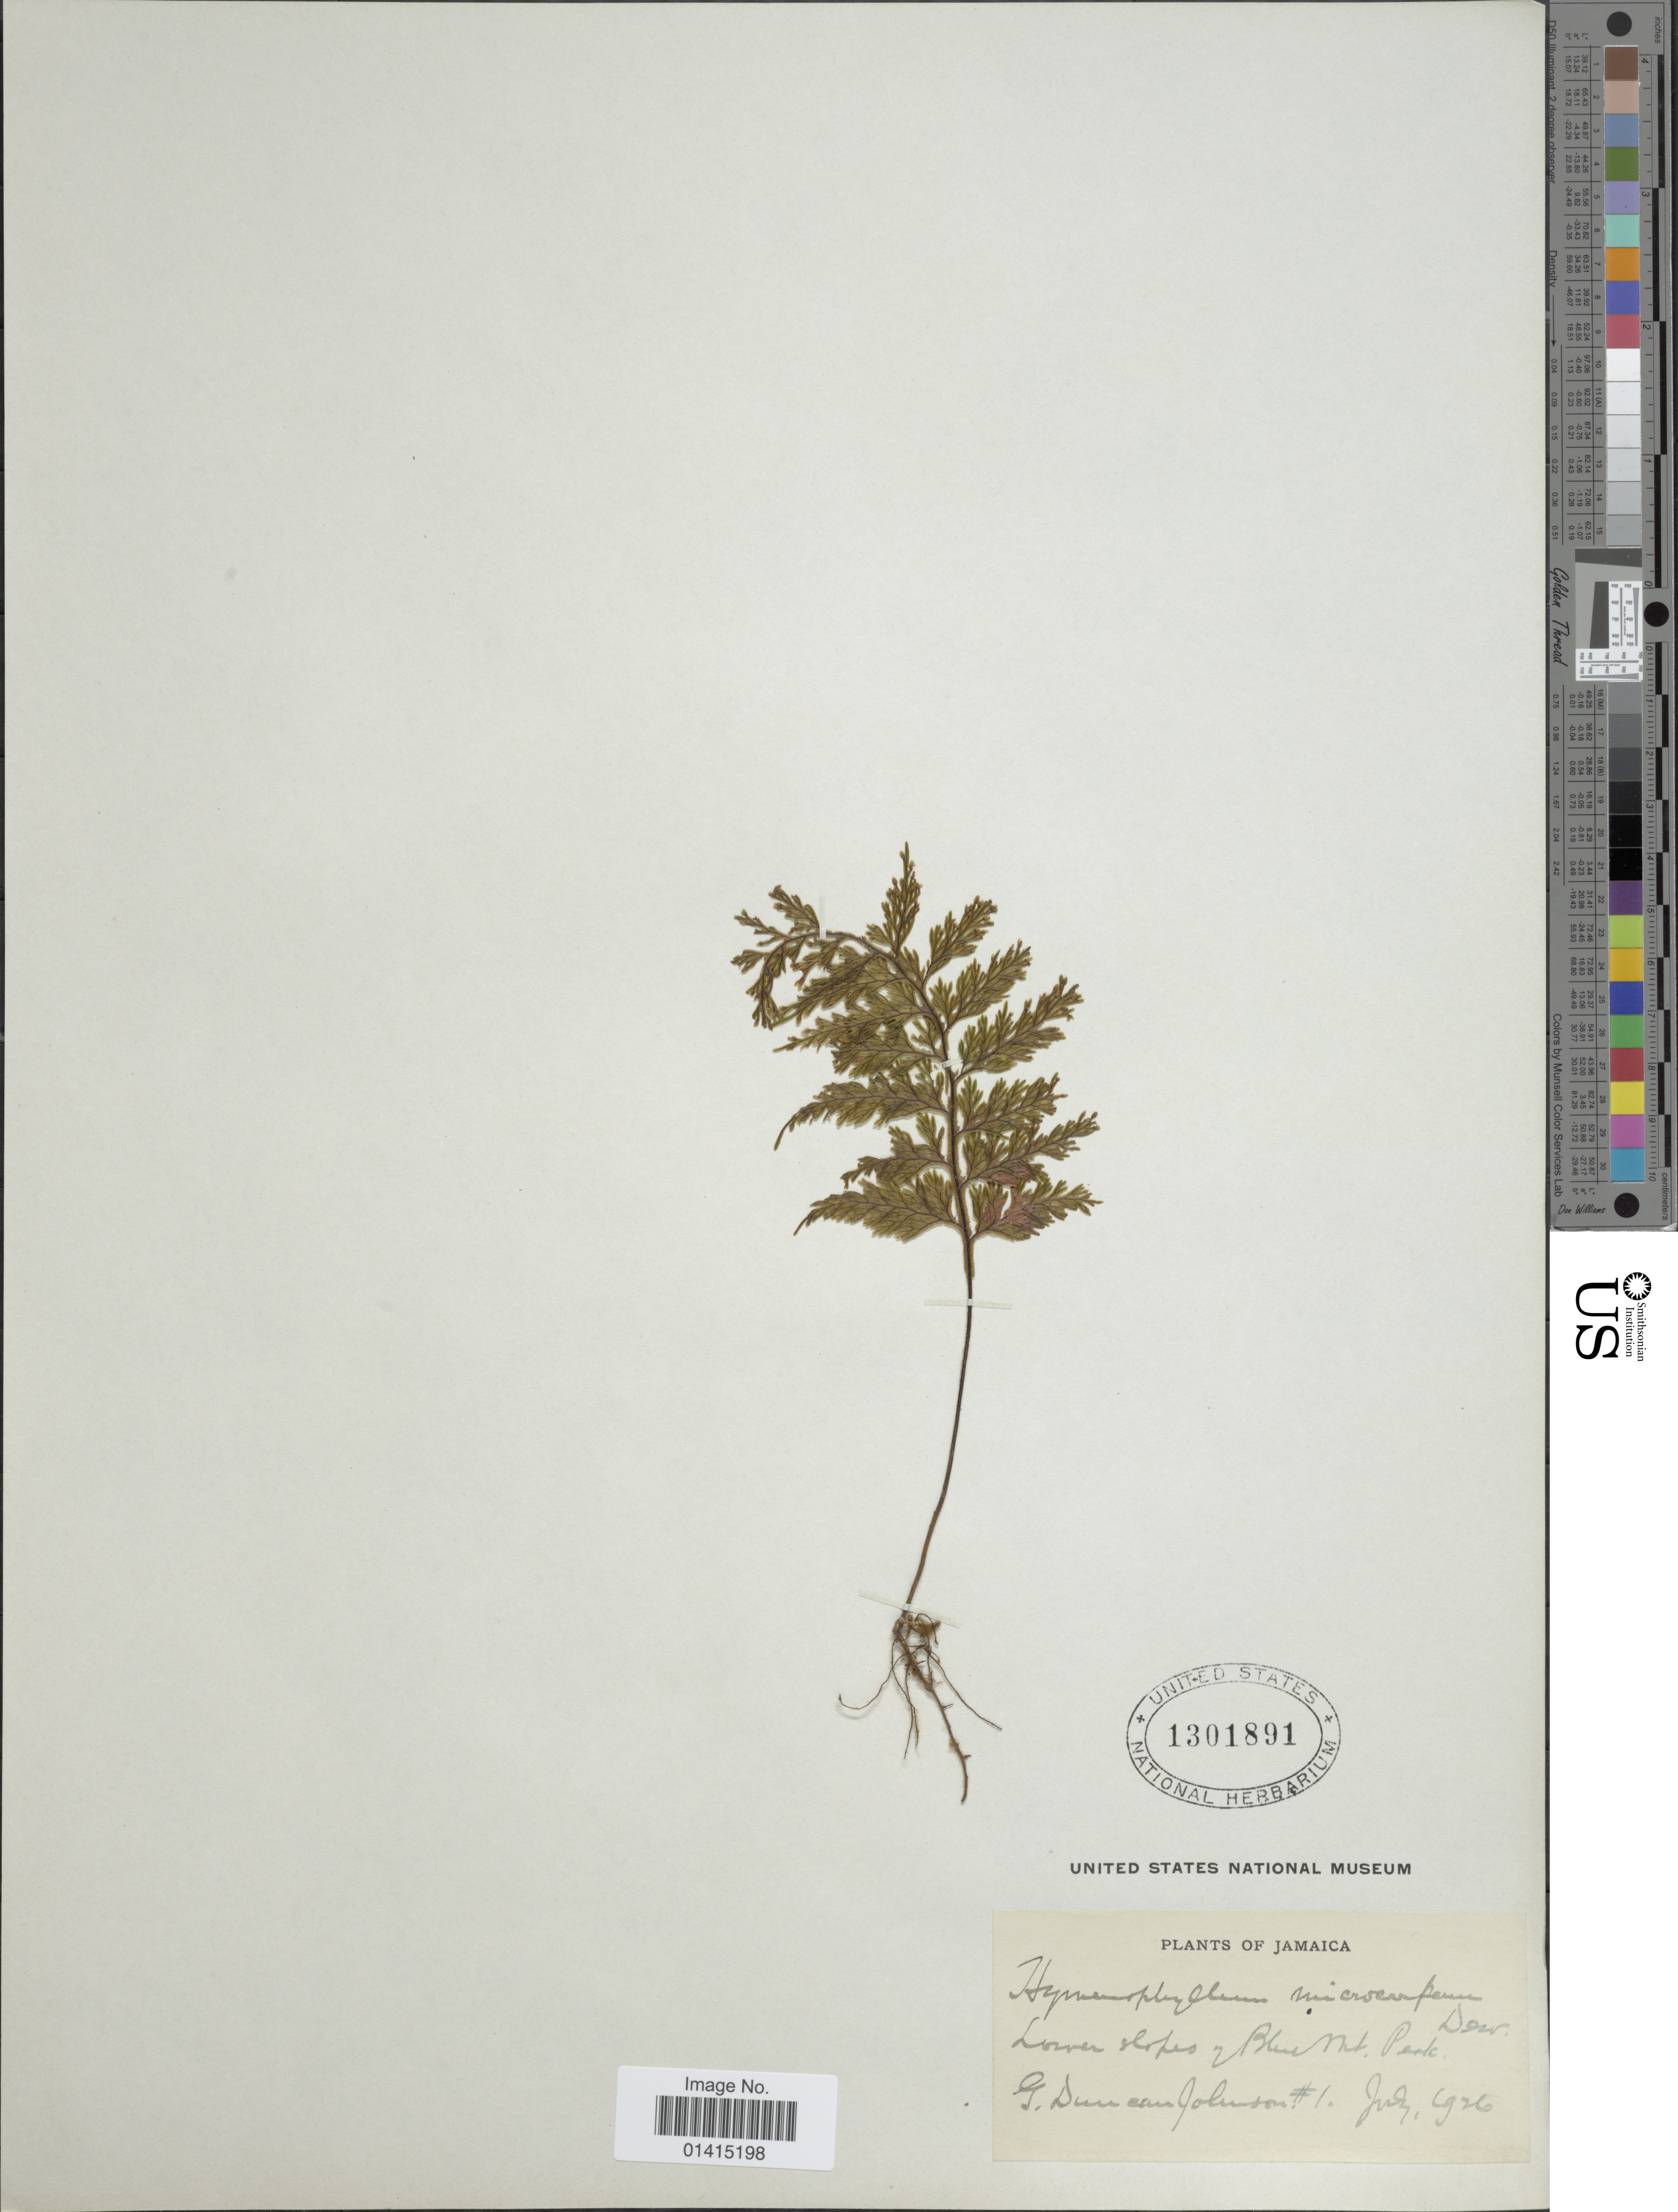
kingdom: Plantae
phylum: Tracheophyta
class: Polypodiopsida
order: Hymenophyllales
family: Hymenophyllaceae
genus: Hymenophyllum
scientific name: Hymenophyllum microcarpum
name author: (Desv.) Lellinger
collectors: G. Johnson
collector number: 1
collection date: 1926-07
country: Jamaica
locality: Lower slopes of Blue Mt. Peak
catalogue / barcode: US 1301891